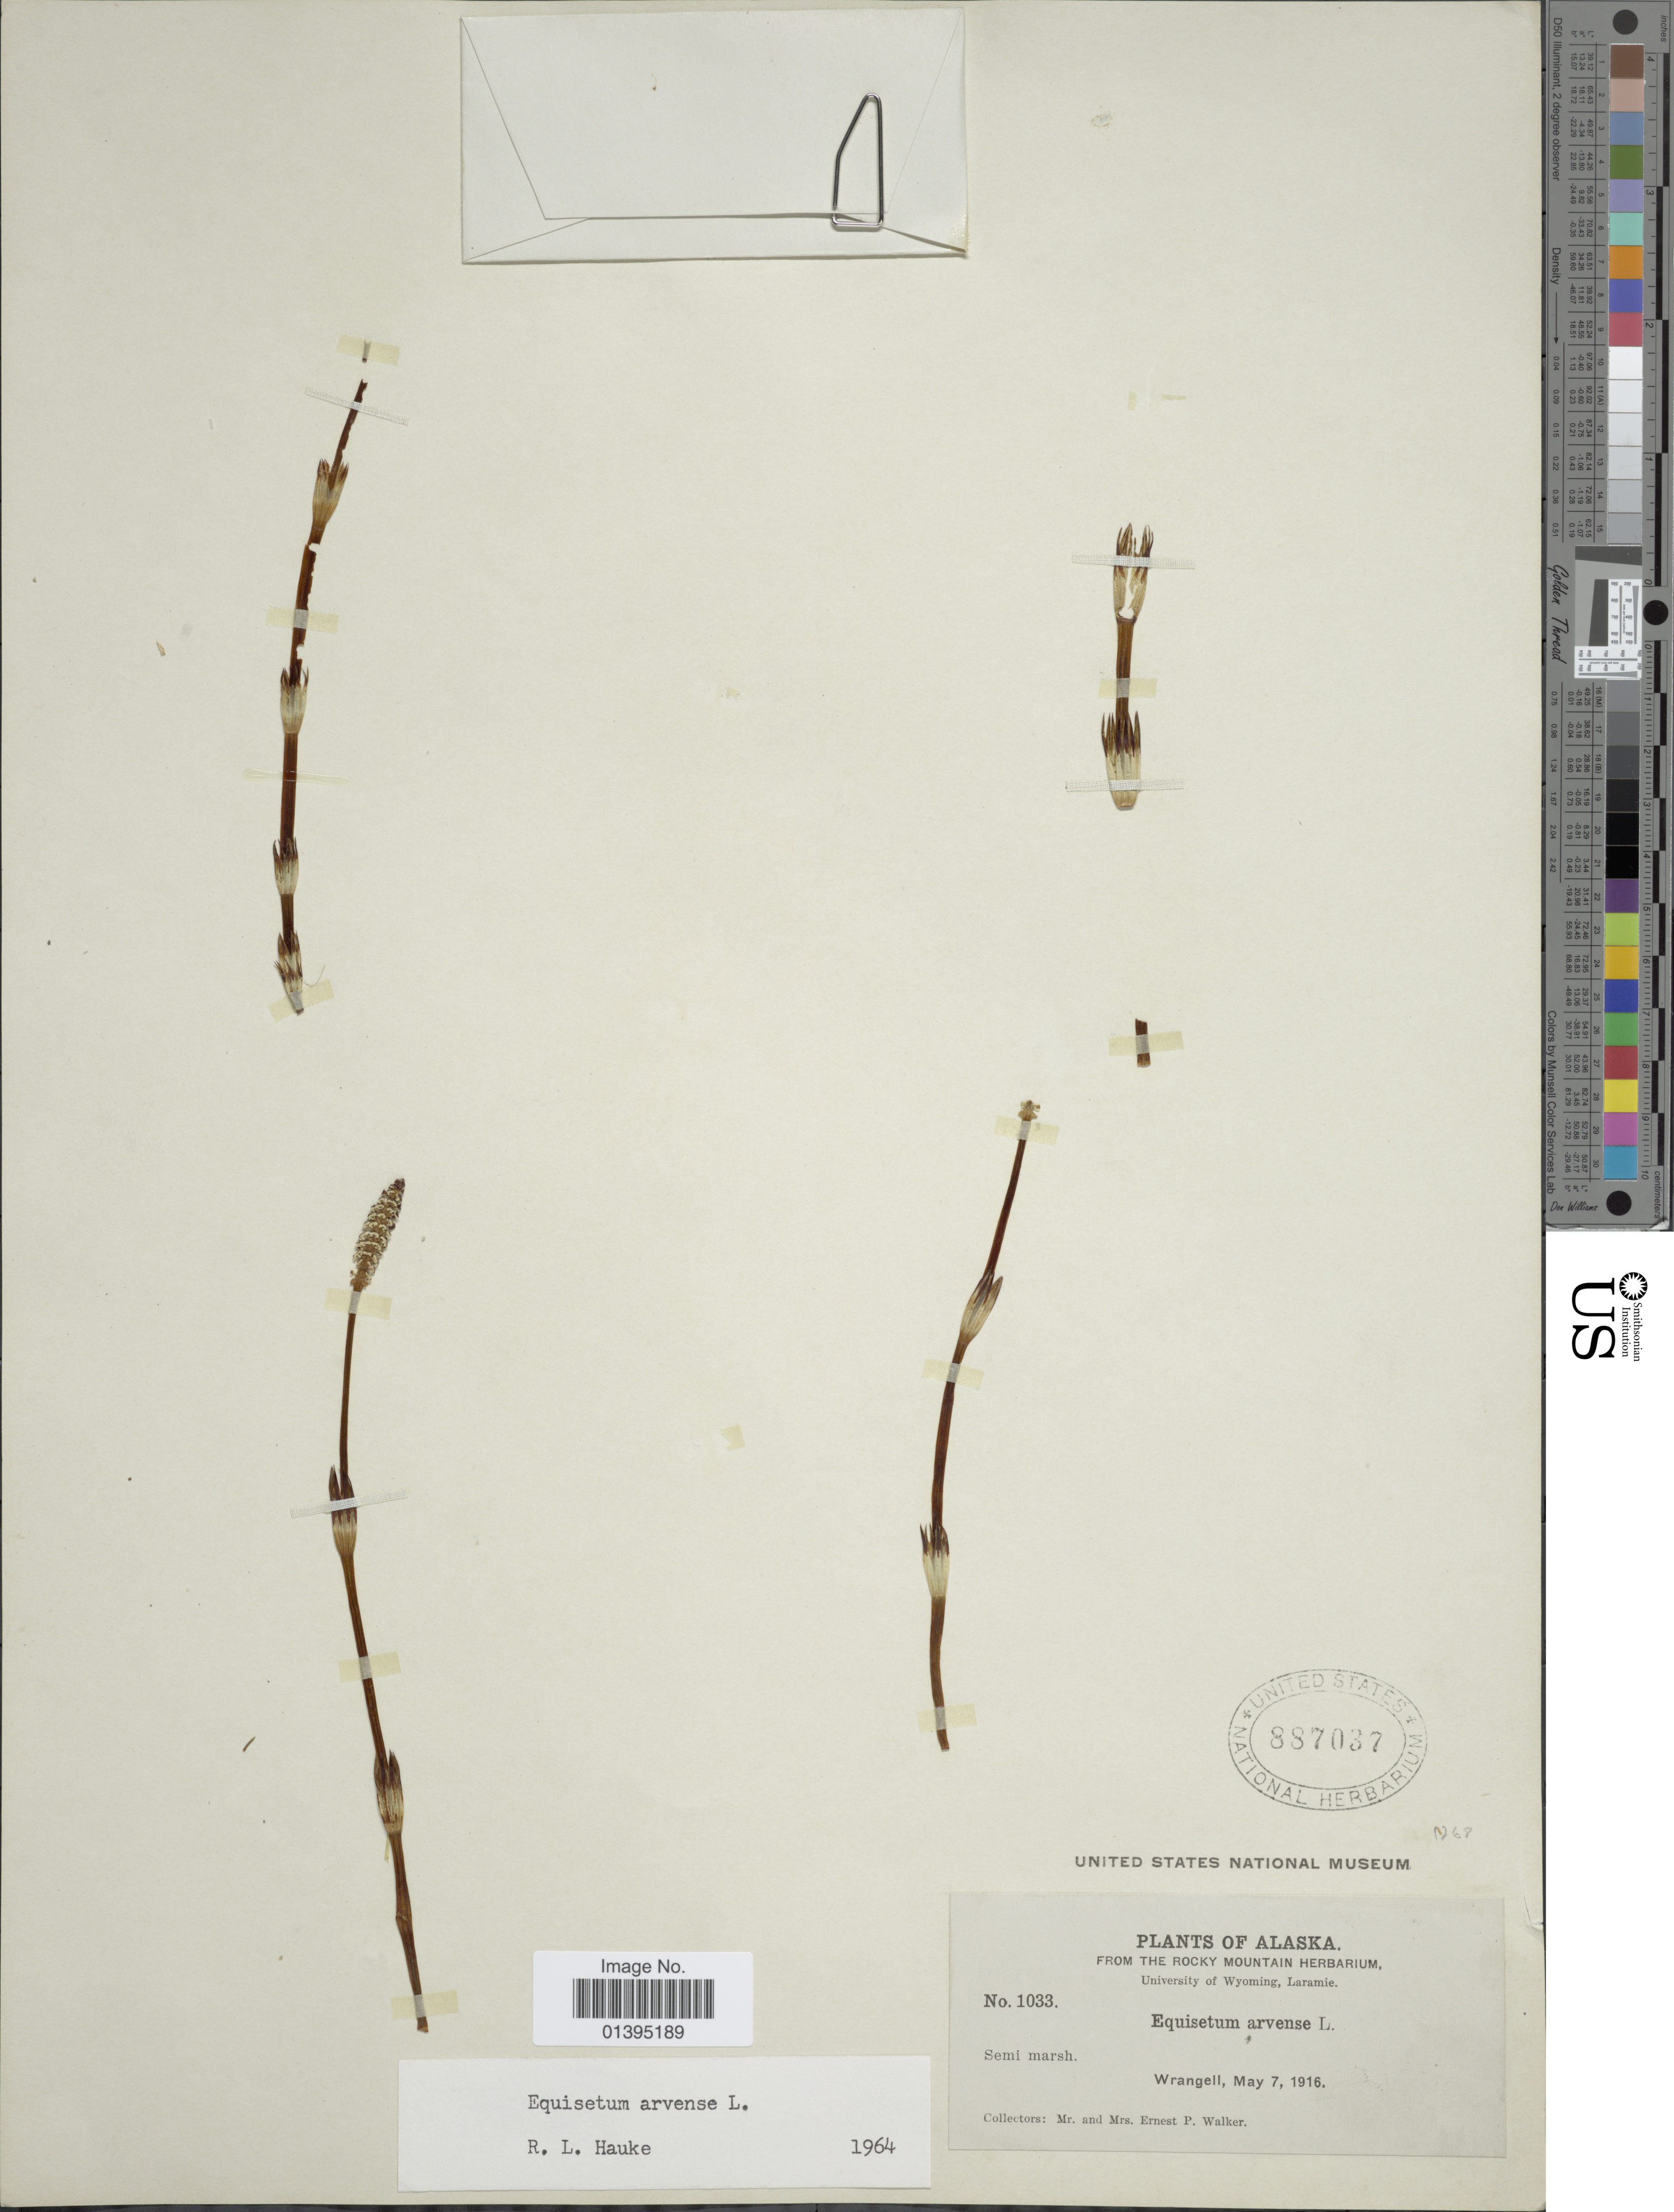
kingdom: Plantae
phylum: Tracheophyta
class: Polypodiopsida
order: Equisetales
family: Equisetaceae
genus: Equisetum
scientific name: Equisetum arvense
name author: L.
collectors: E. P. Walker & E. Walker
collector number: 1033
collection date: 1916-05-07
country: United States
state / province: Alaska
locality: Wrangell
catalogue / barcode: US 887037